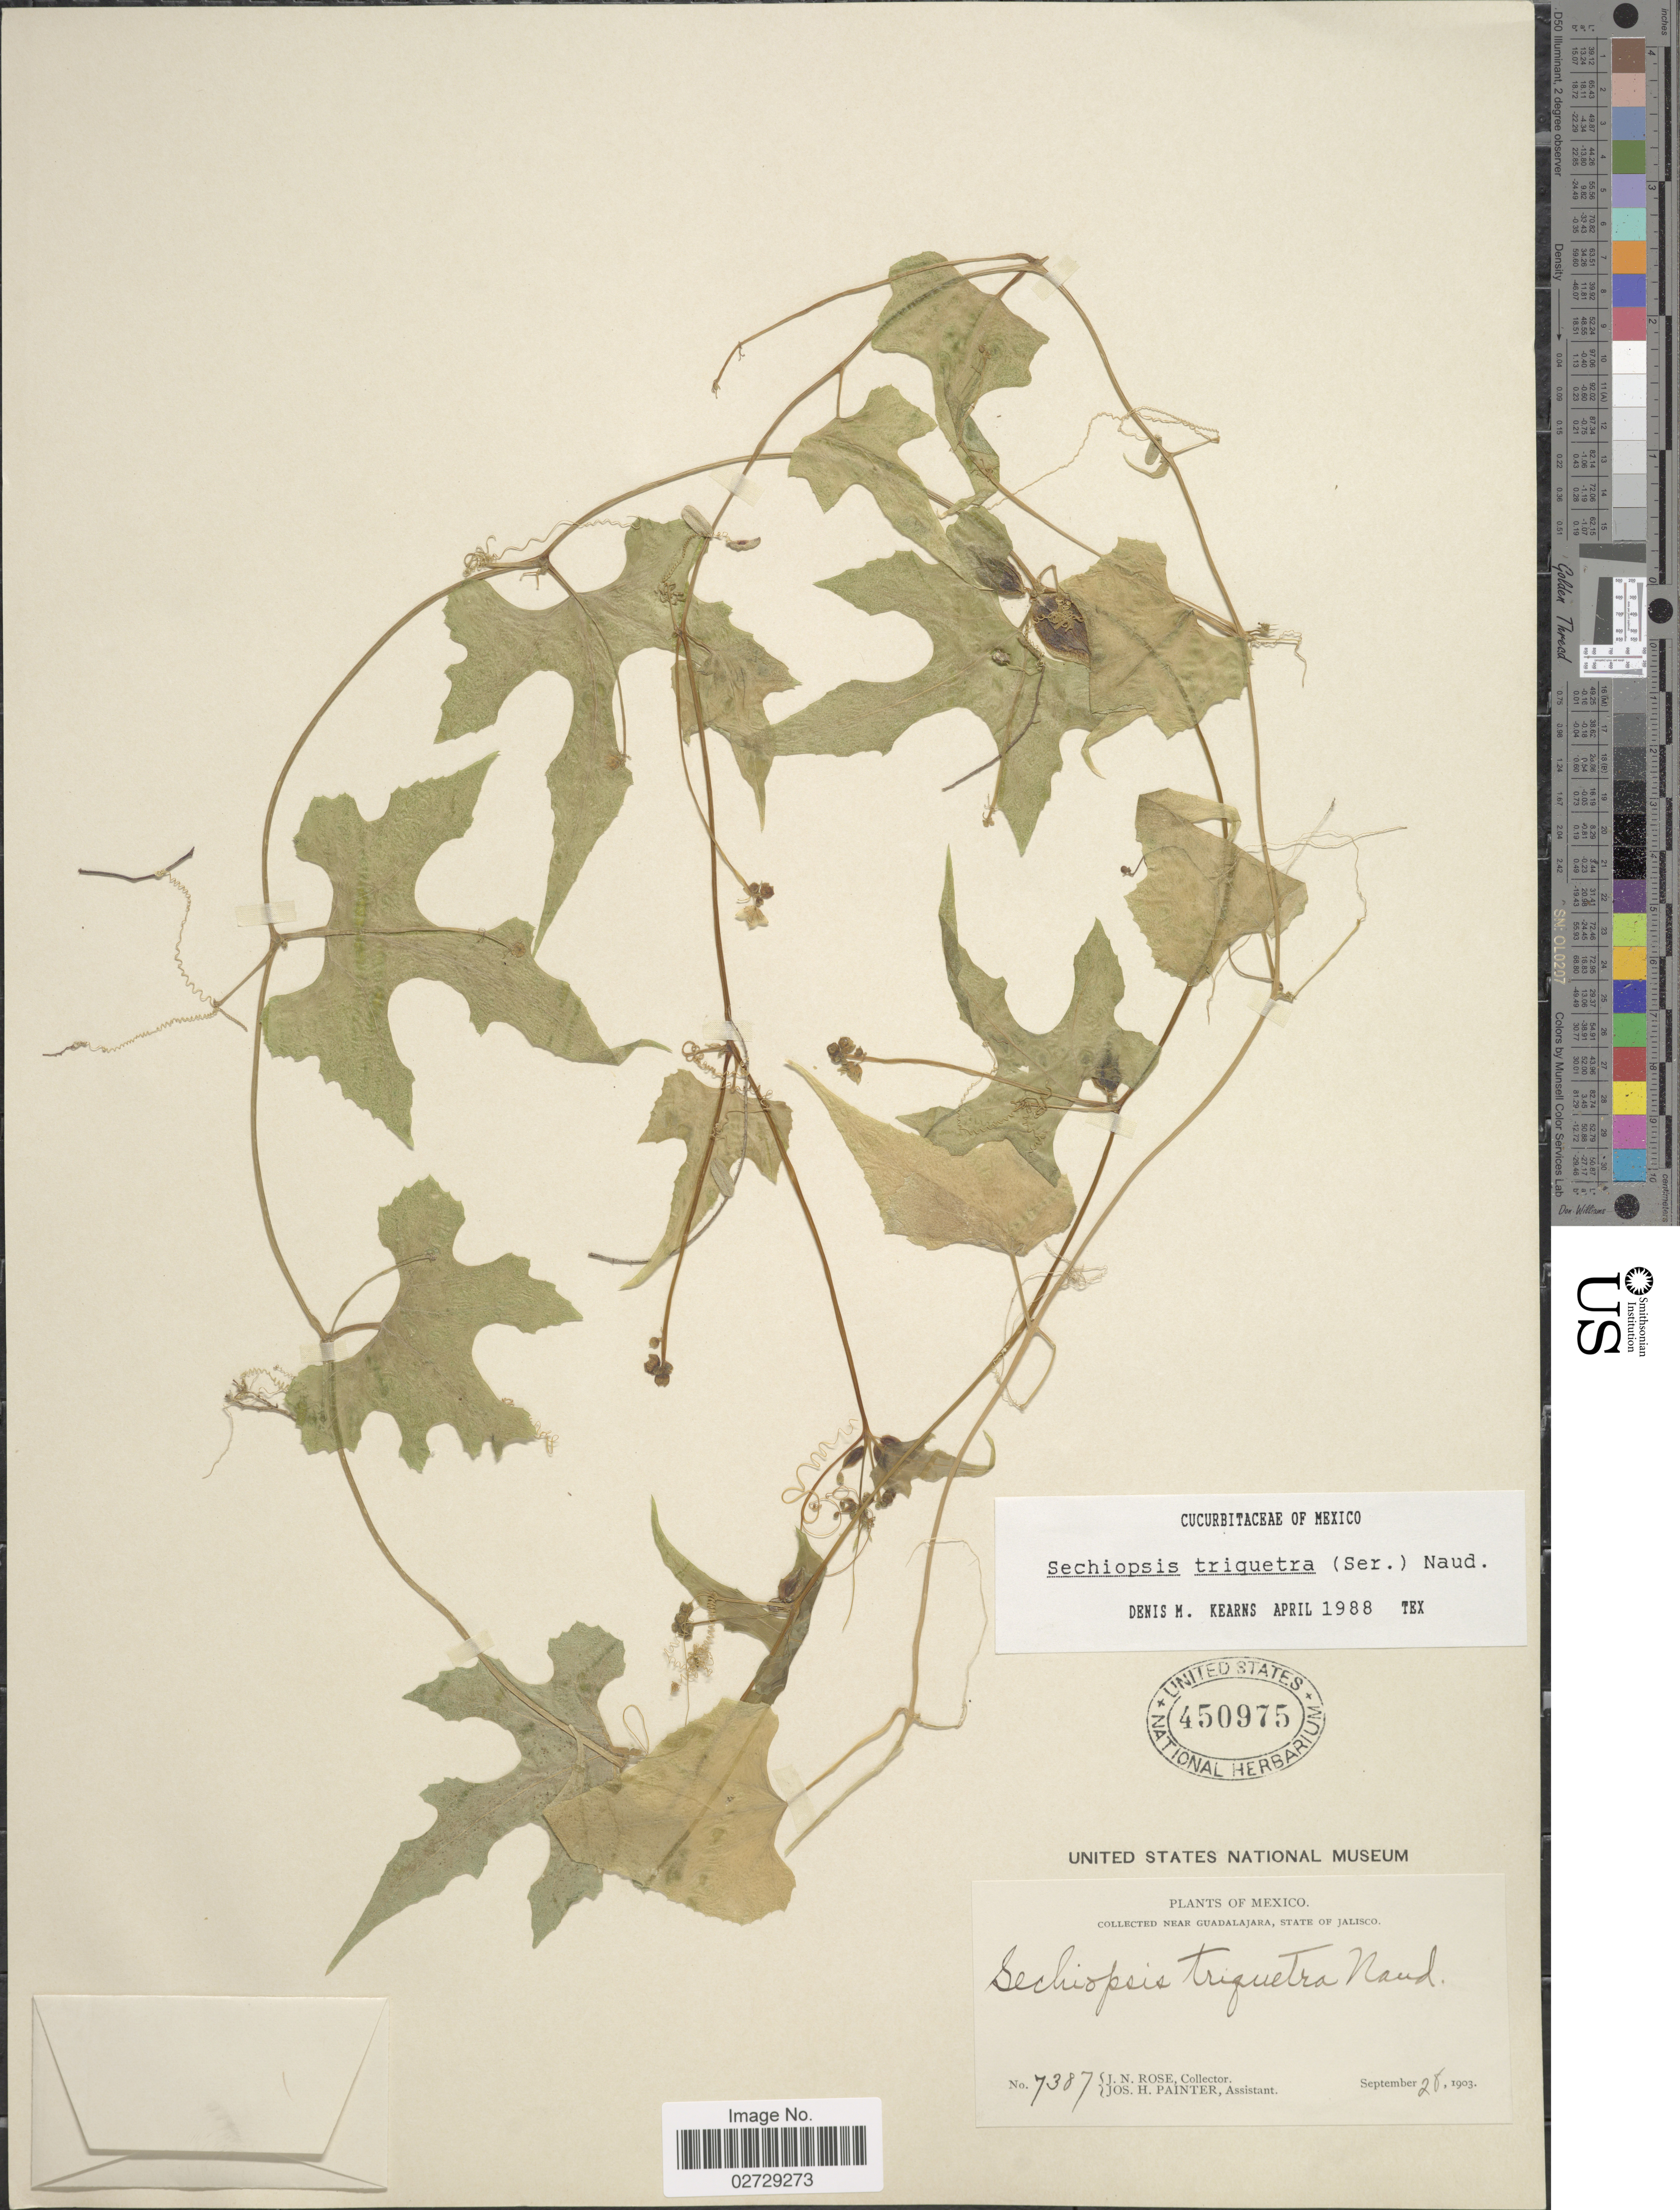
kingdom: Plantae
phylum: Tracheophyta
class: Magnoliopsida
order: Cucurbitales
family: Cucurbitaceae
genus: Sechiopsis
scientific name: Sechiopsis triquetra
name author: (Moc. & Sessé ex Ser.) Naudin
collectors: J. N. Rose & J. H. Painter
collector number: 7387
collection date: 1903-09-28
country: Mexico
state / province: Jalisco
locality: Near Guadalajara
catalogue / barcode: US 450975